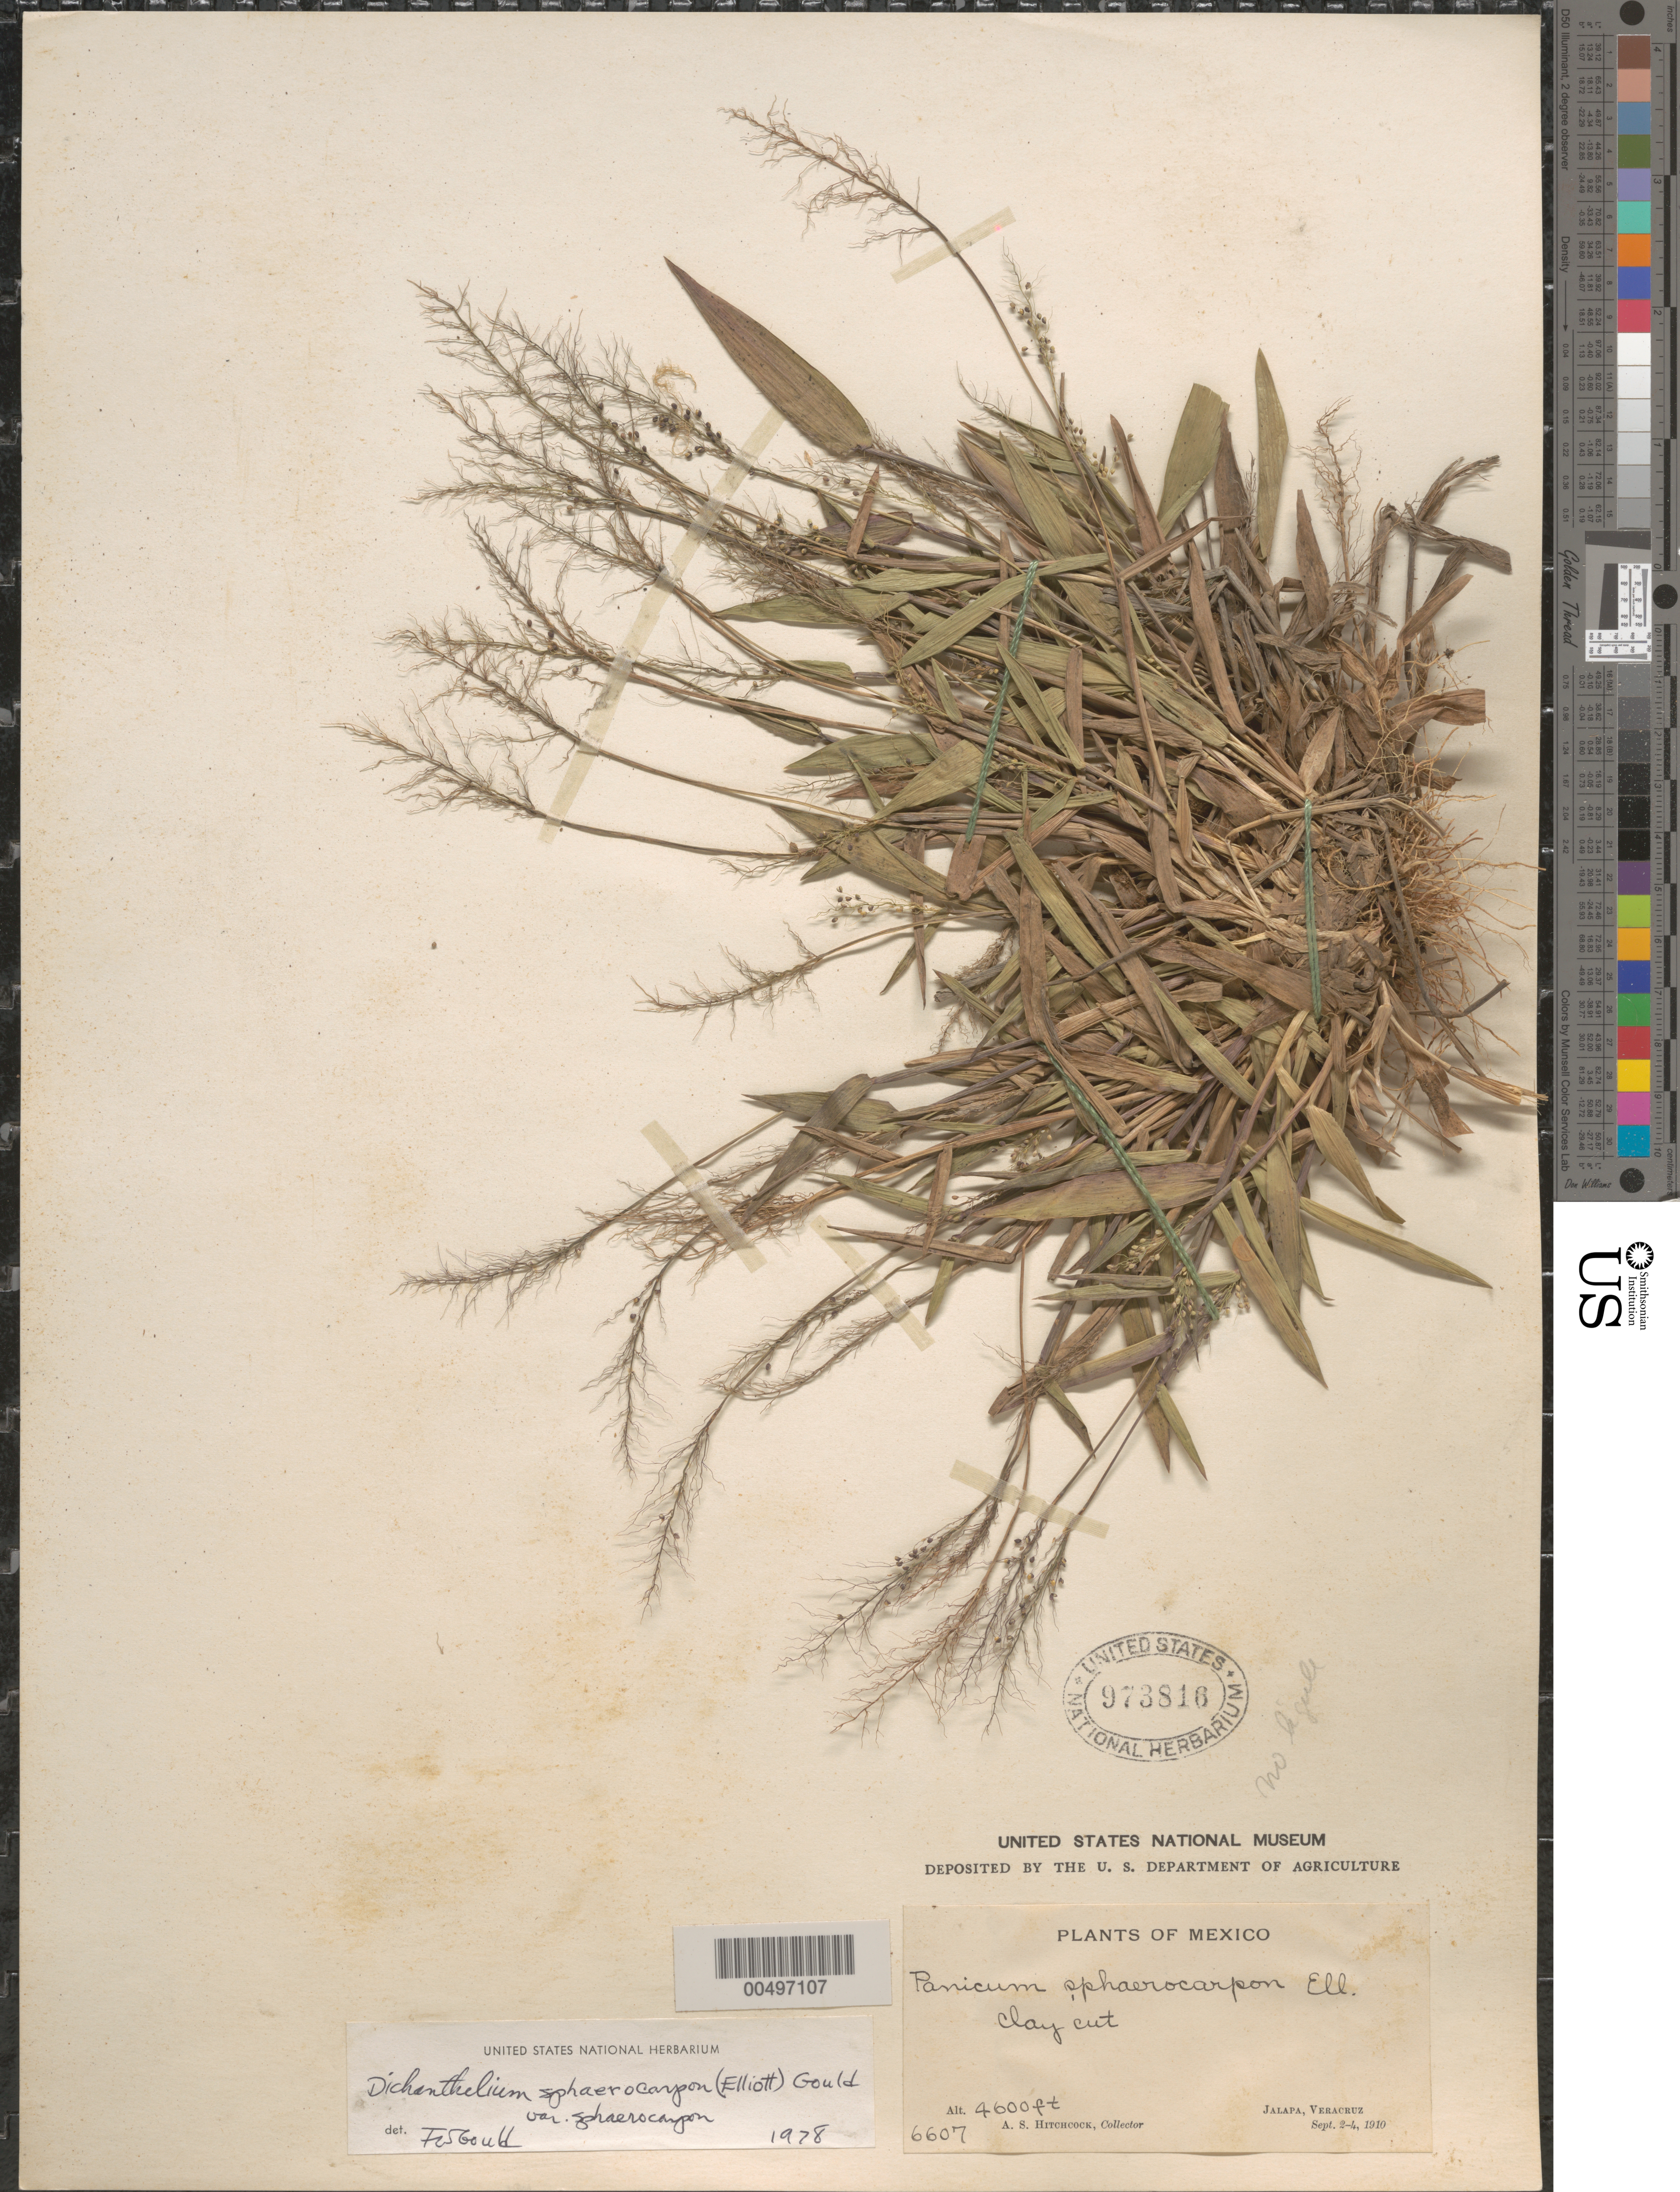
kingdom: Plantae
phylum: Tracheophyta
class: Liliopsida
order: Poales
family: Poaceae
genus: Dichanthelium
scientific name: Dichanthelium sphaerocarpon var. sphaerocarpon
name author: (Elliott) Gould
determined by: Gould, F. W.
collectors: A. S. Hitchcock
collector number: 6607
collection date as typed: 2 Sep 1910 to 4 Sep 1910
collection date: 1910-09-02/1910-09-04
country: Mexico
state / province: Veracruz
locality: Jalapa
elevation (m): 1402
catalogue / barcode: US 973816